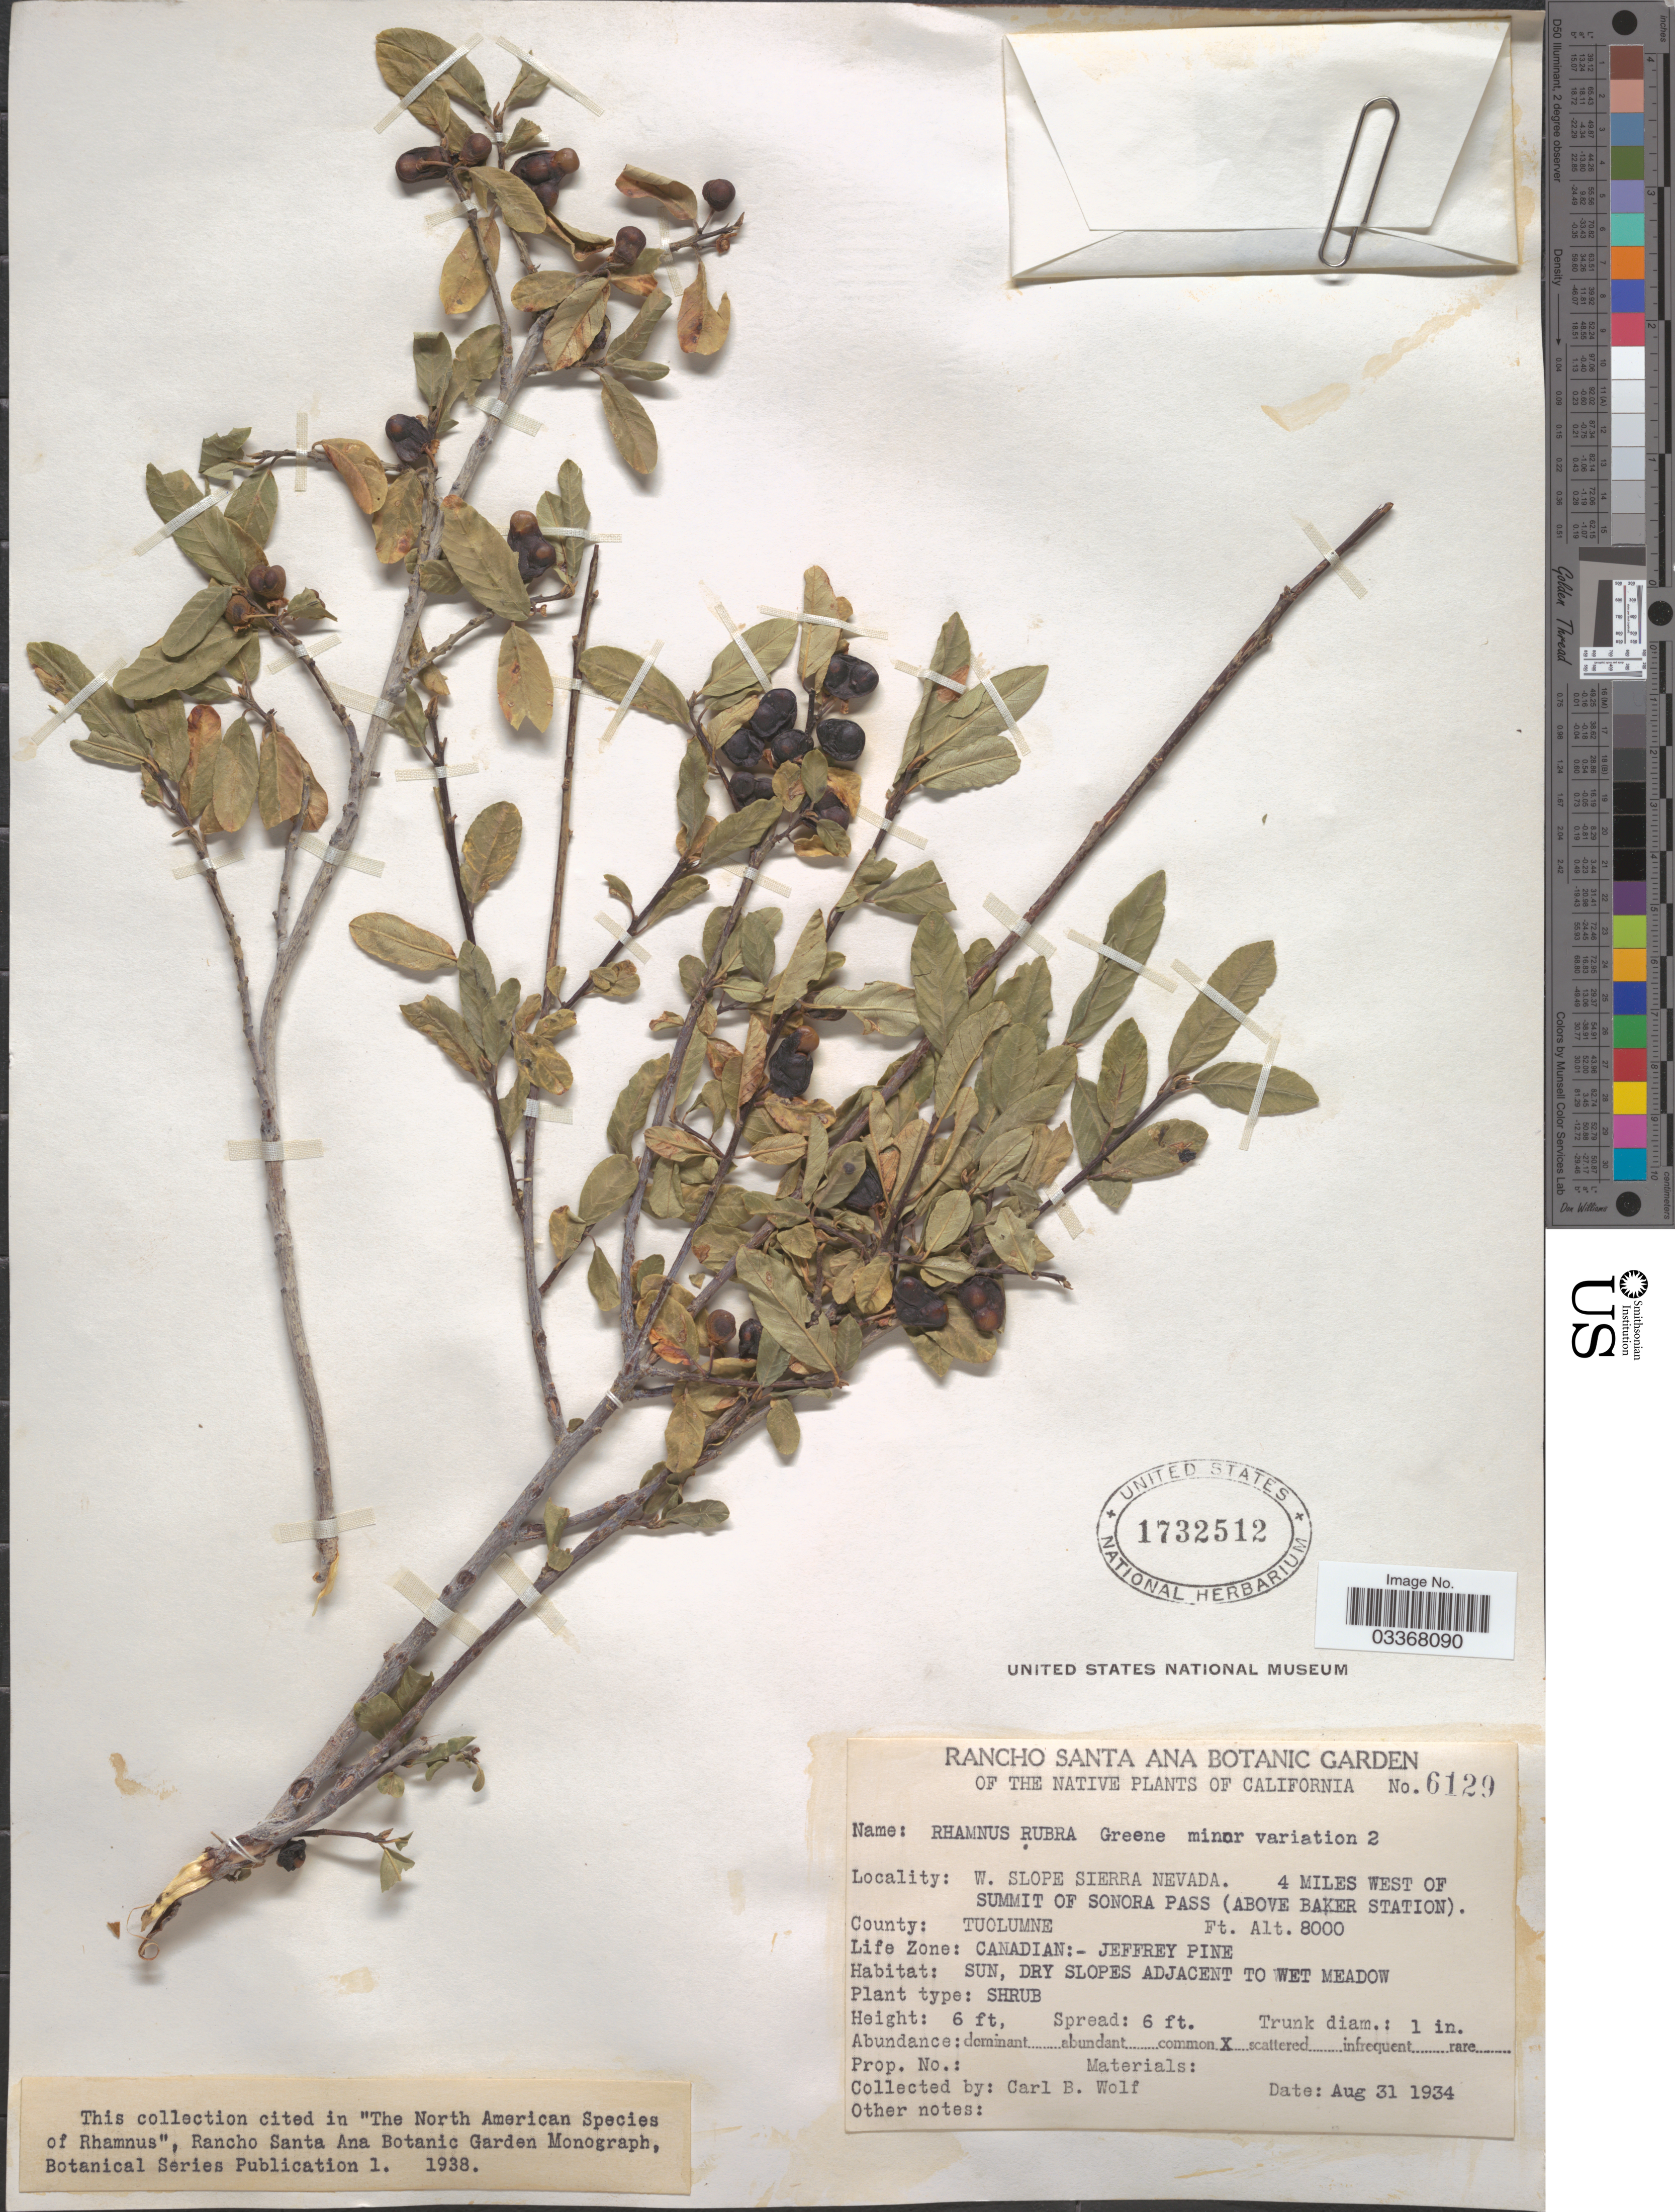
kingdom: Plantae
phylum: Tracheophyta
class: Magnoliopsida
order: Rosales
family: Rhamnaceae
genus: Frangula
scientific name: Frangula rubra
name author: (Greene) Grubov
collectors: C. B. Wolf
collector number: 6129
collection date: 1934-08-31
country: United States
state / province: California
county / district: Tuolumne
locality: W. slope Sierra Nevada. 4 miles west of summit of Sonora Pass (Above Baker Station), County: Tuolumne.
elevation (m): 2438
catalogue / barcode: US 1732512